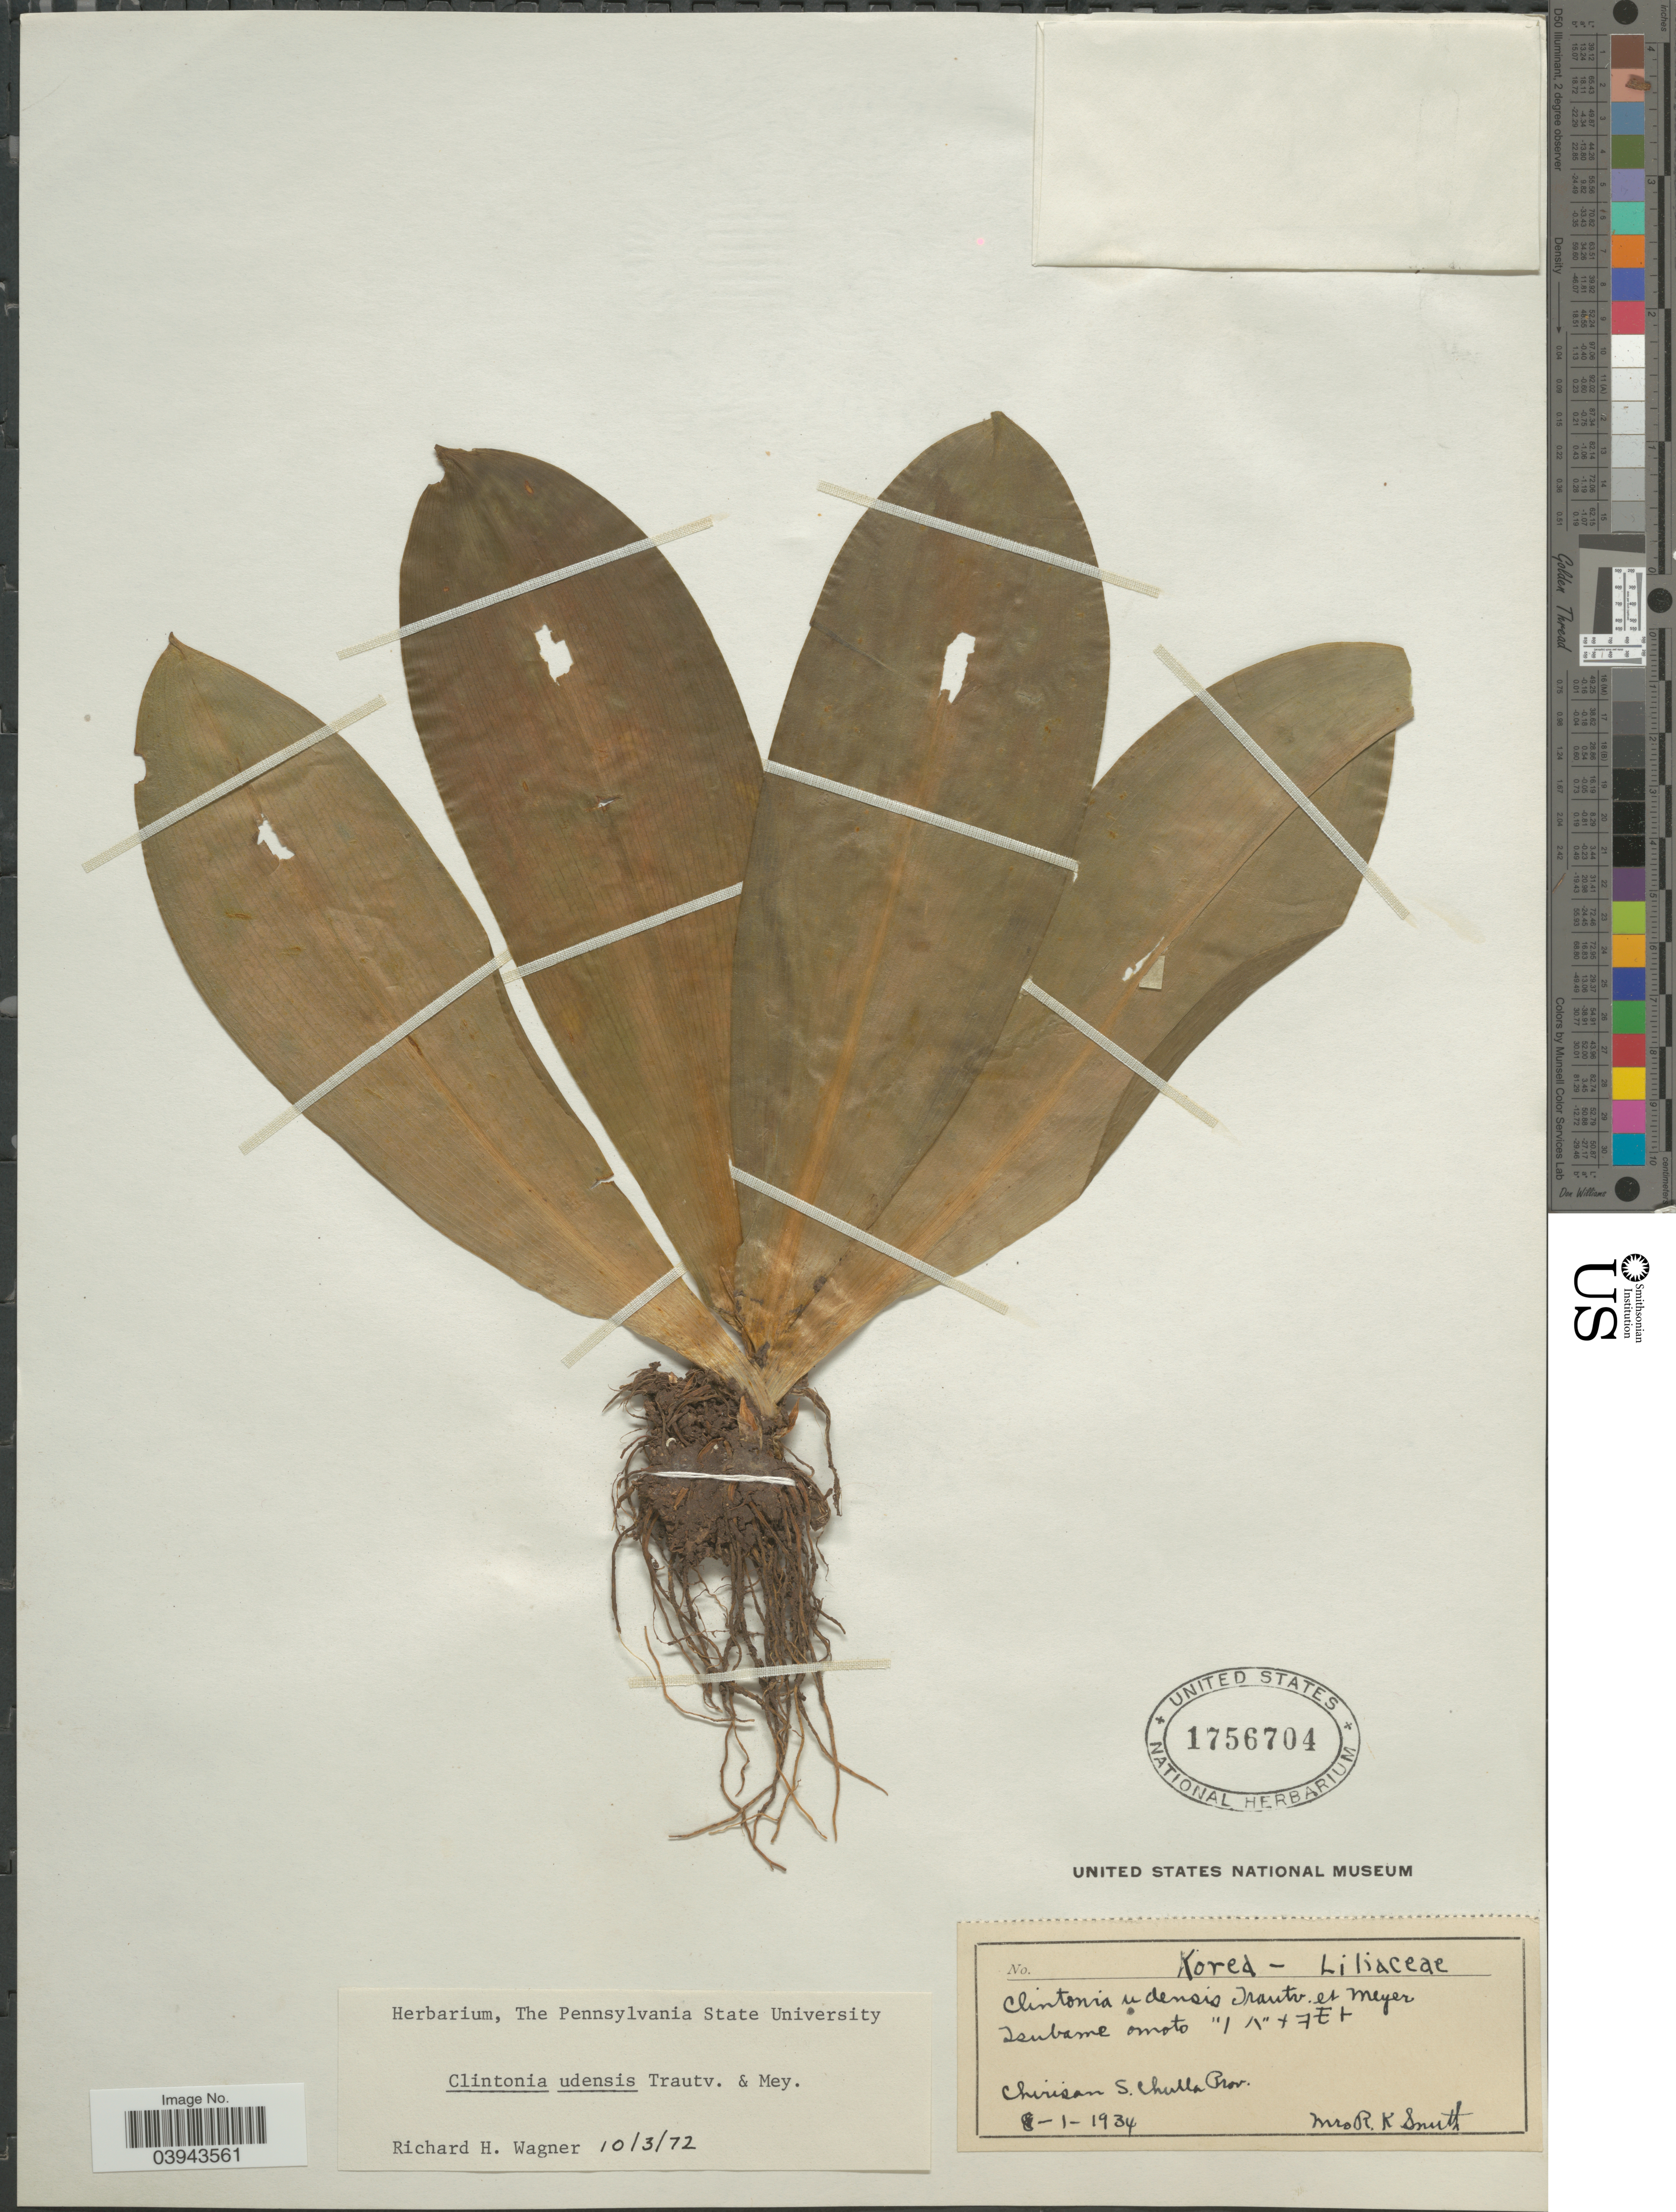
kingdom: Plantae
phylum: Tracheophyta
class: Liliopsida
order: Liliales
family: Liliaceae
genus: Clintonia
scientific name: Clintonia udensis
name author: Trautv. & C.A. Mey.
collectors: R. Smith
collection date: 1934-01-08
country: South Korea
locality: Chirisan S. Chulla Prov.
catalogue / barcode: US 1756704